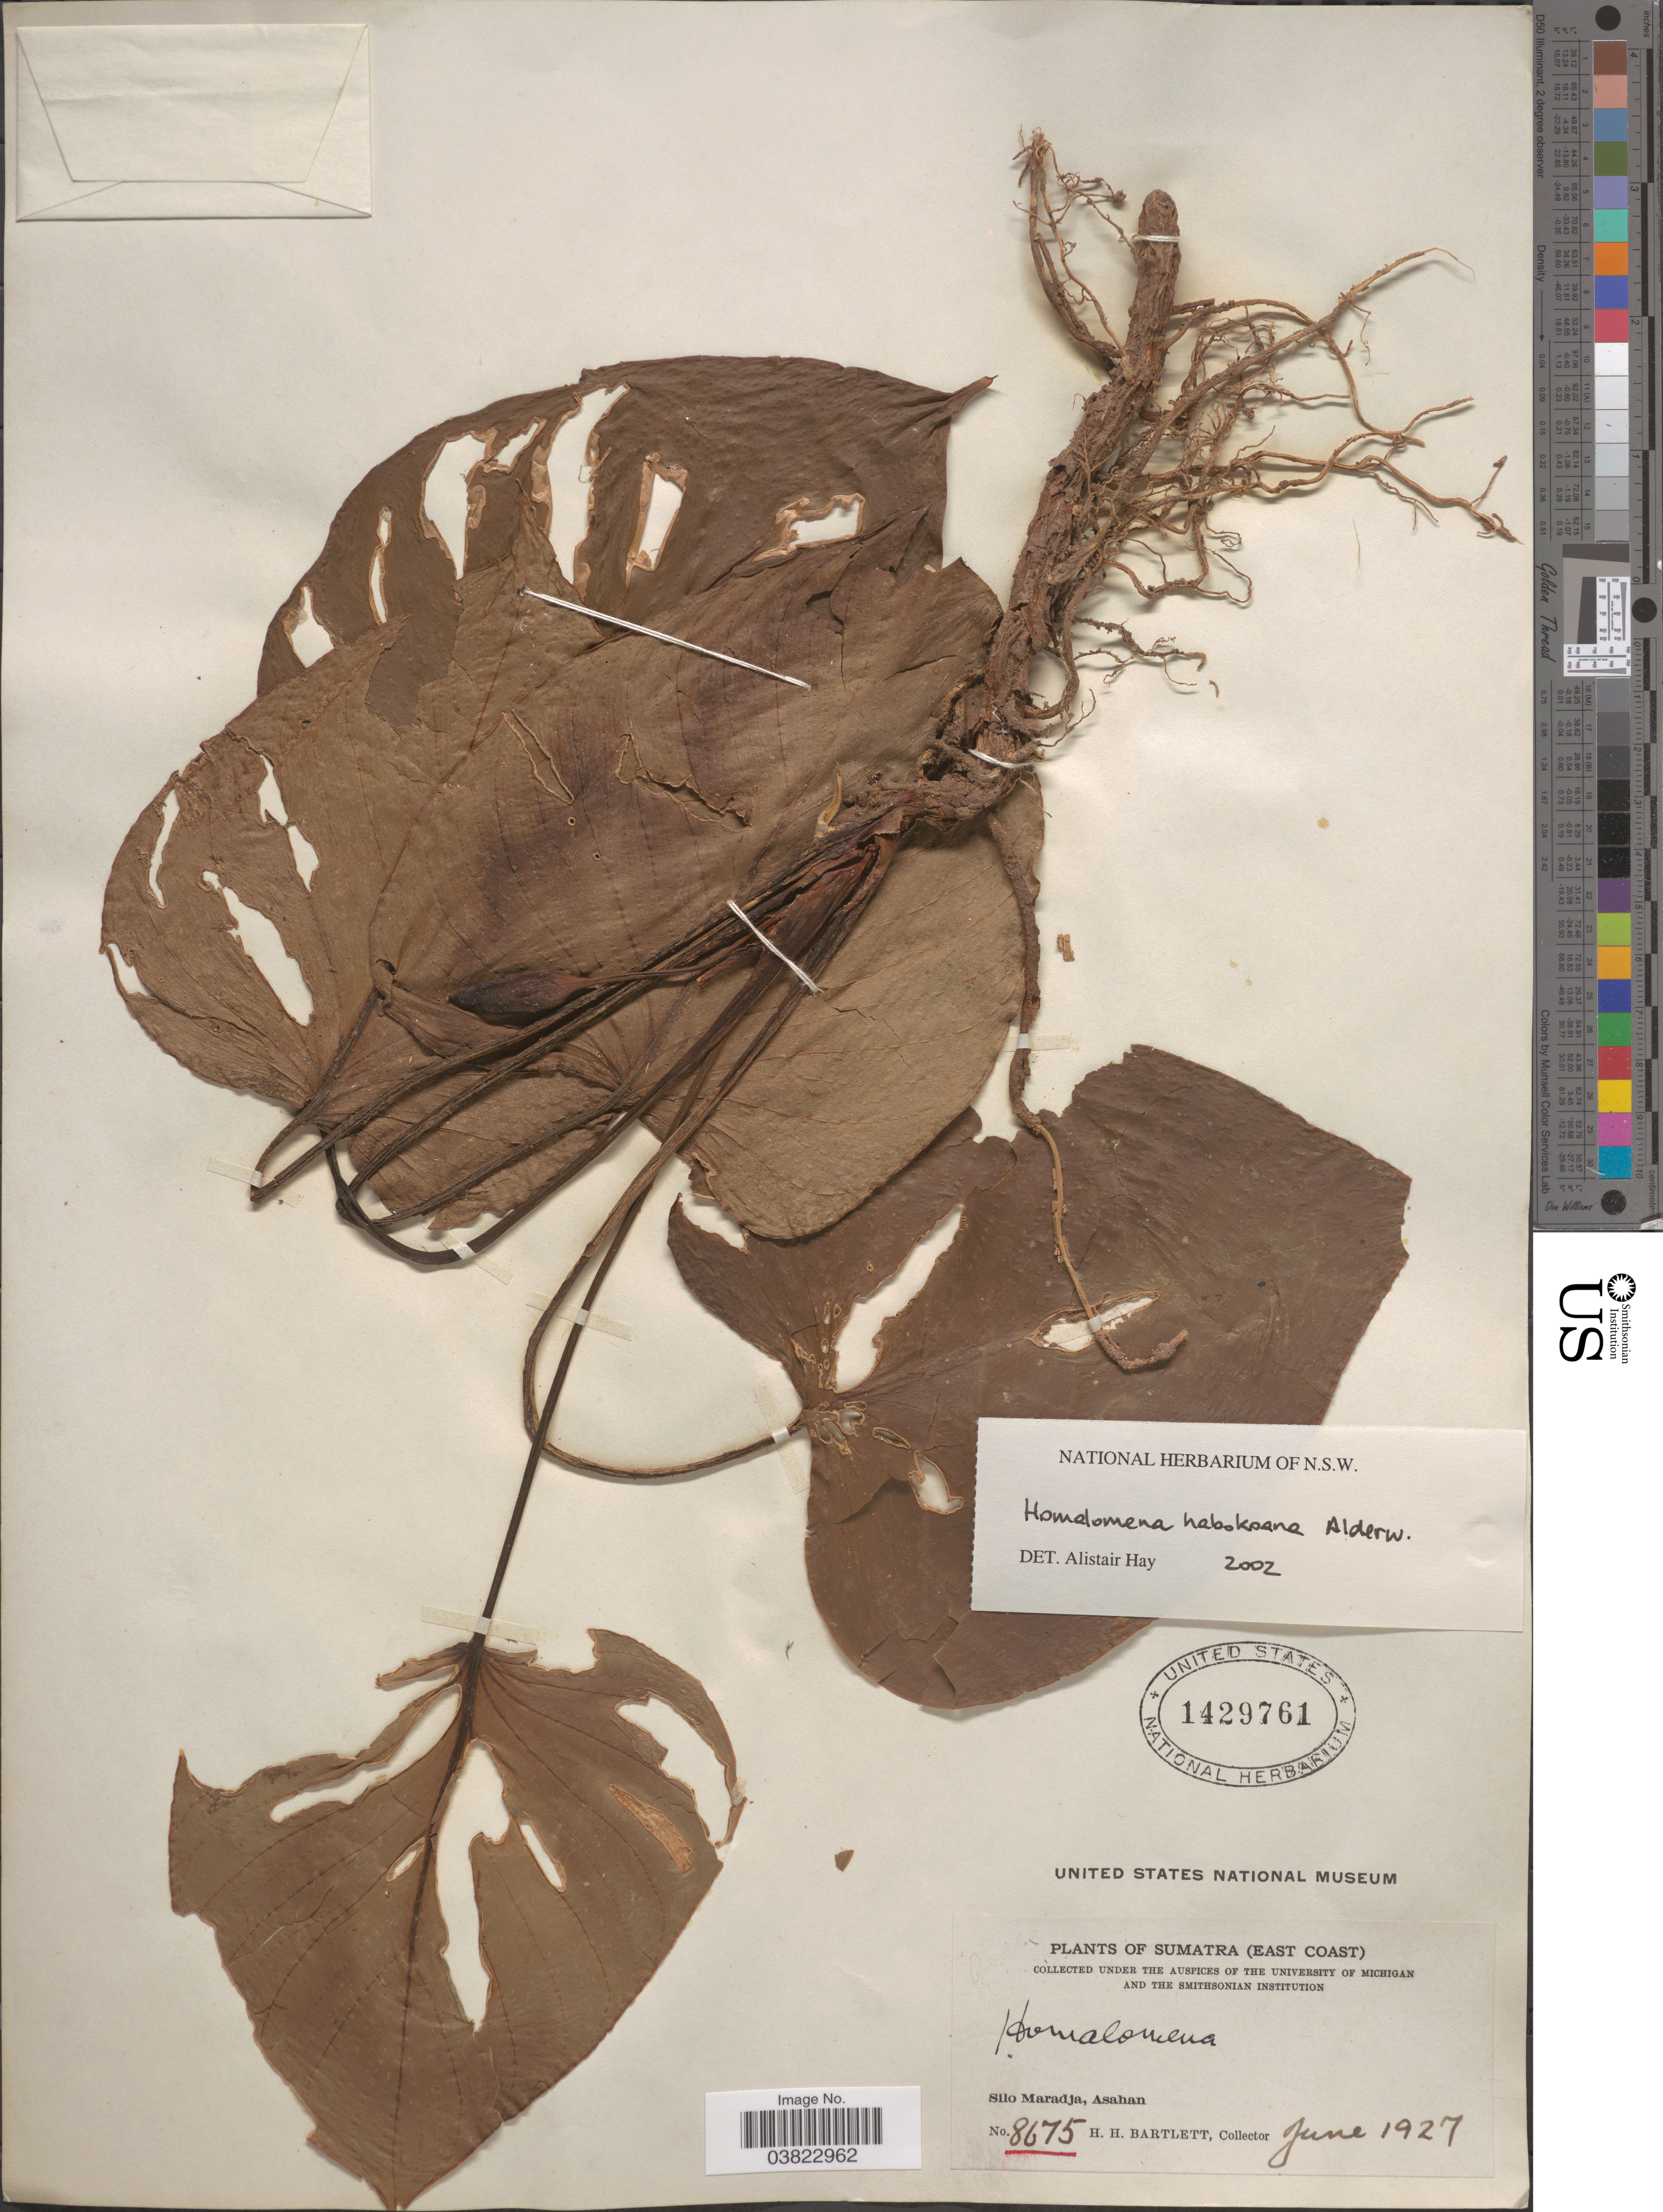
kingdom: Plantae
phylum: Tracheophyta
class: Liliopsida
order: Alismatales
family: Araceae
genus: Homalomena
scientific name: Homalomena habokoana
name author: Alderw.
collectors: H. H. Bartlett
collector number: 8675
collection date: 1927-06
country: Indonesia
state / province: Sumatra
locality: (East Coast). Silo Maradja, Asahan.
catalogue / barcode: US 1429761